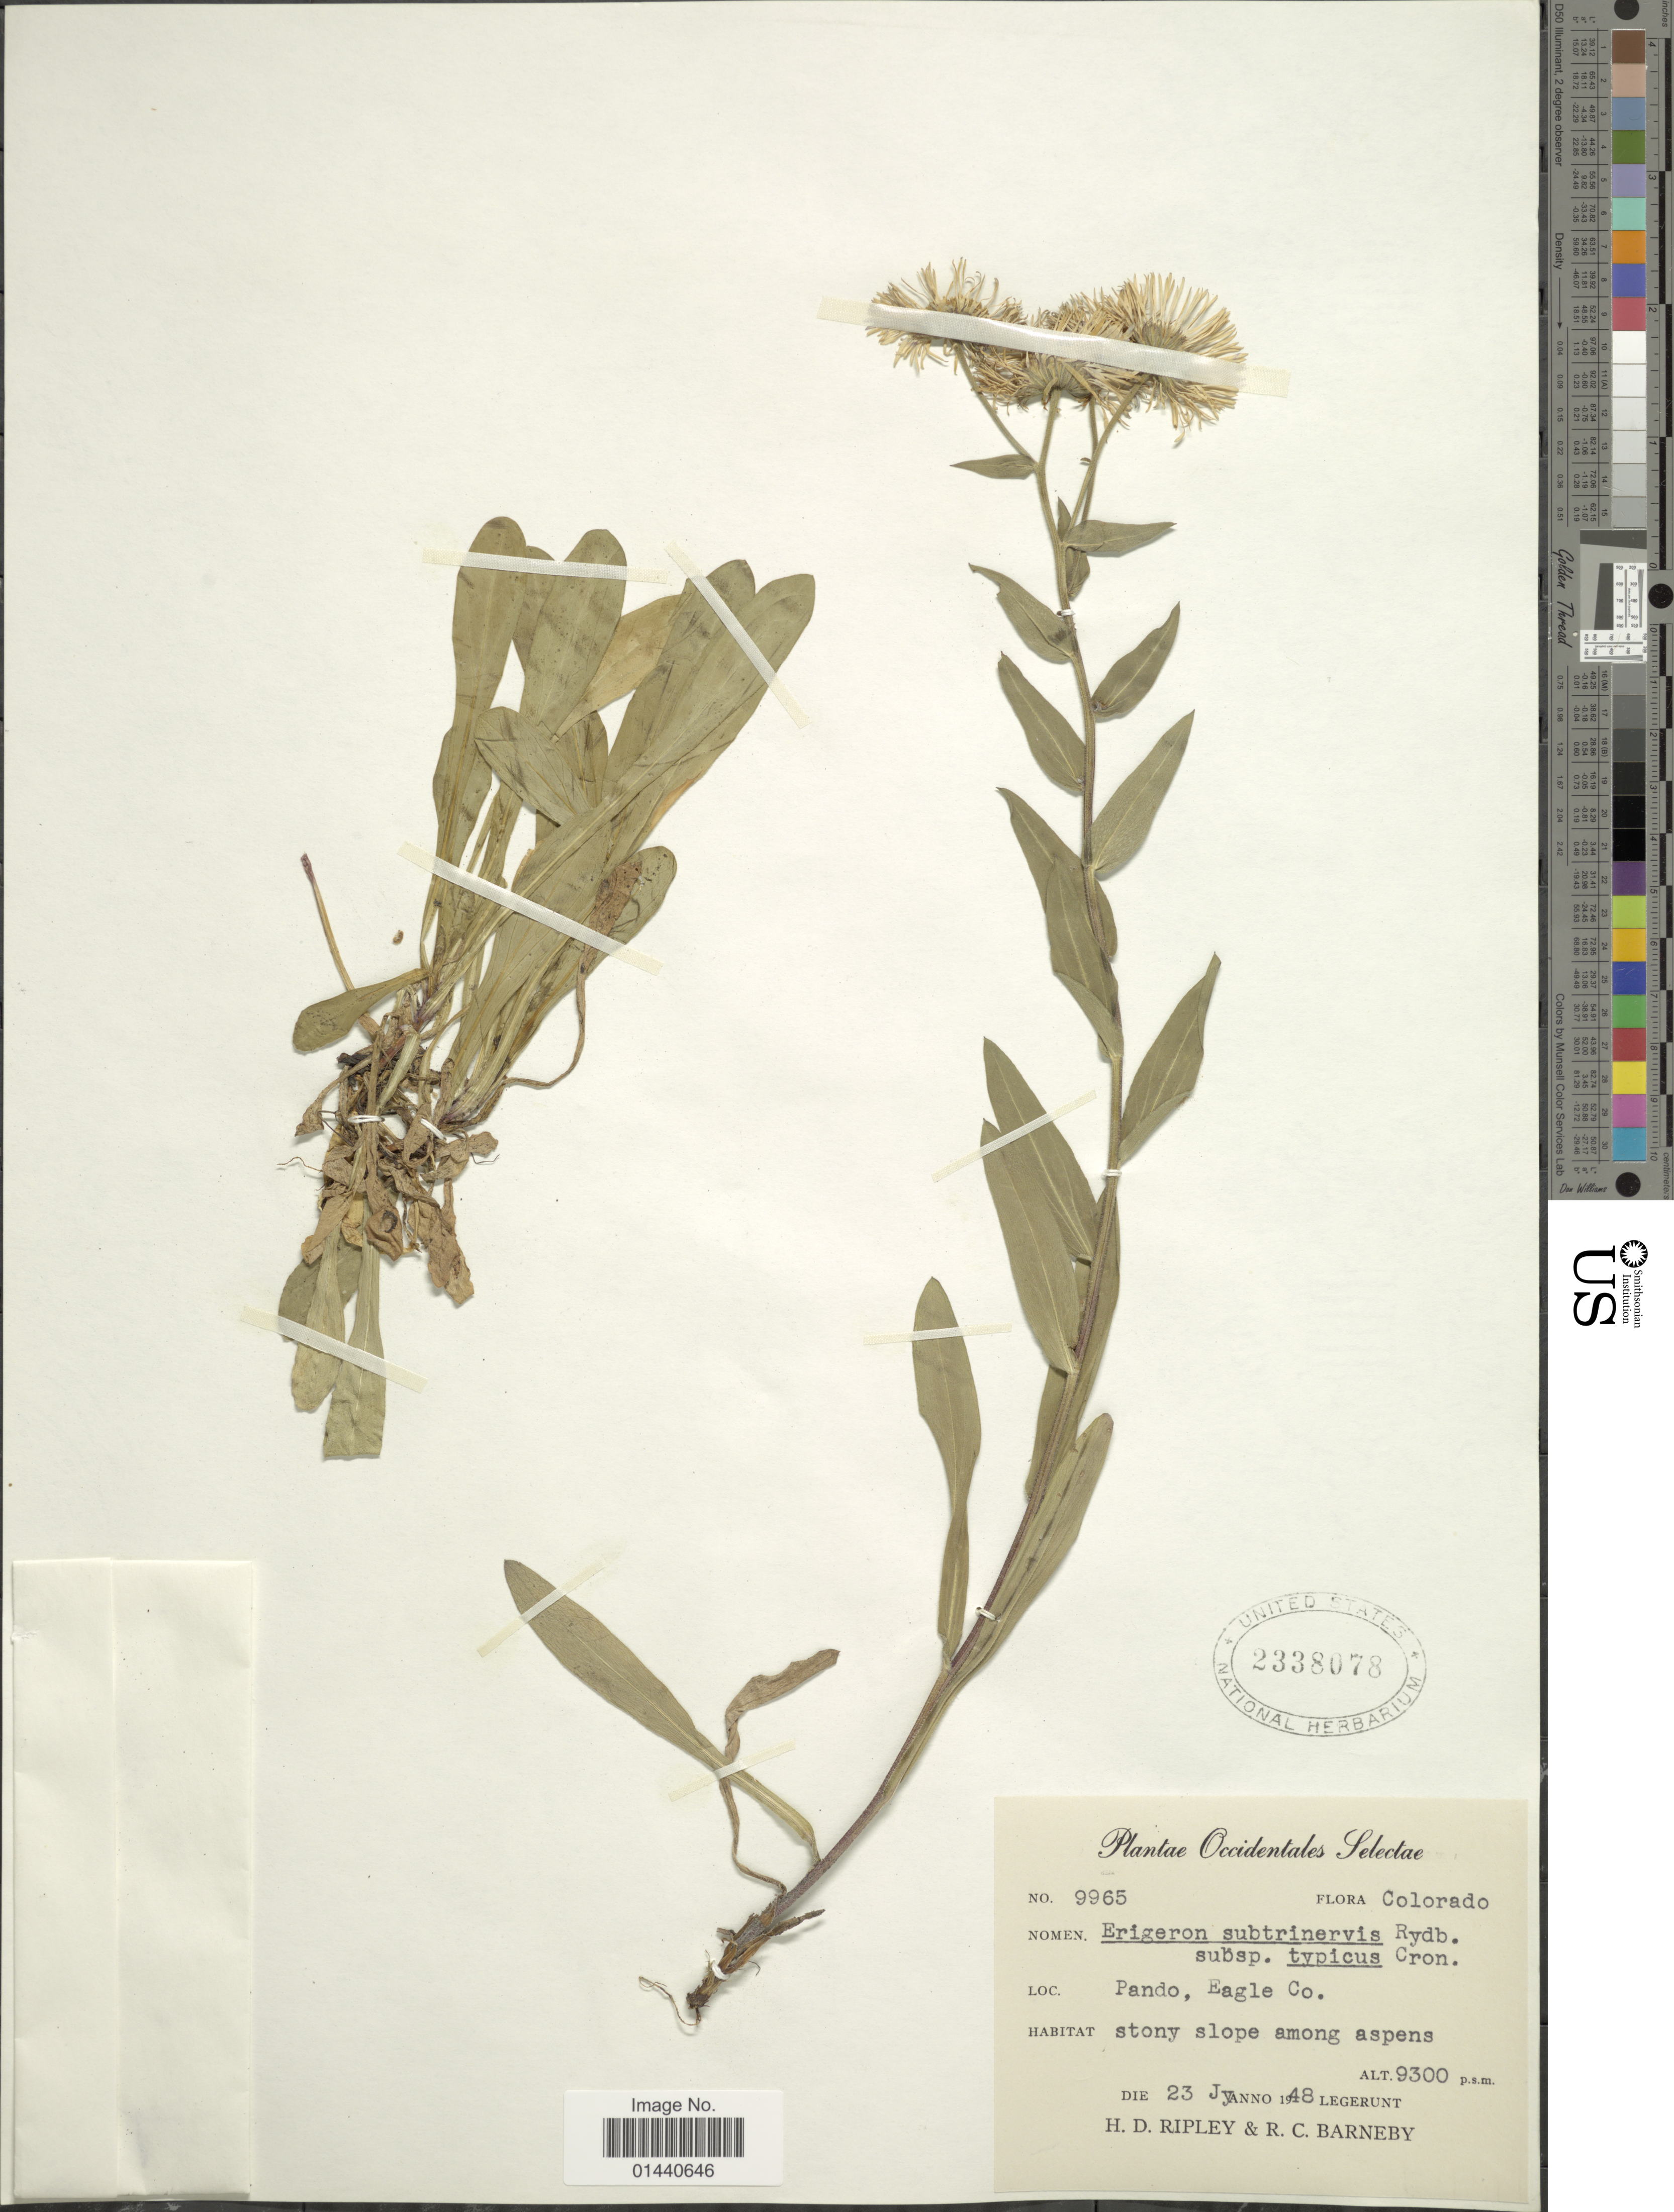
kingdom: Plantae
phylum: Tracheophyta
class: Magnoliopsida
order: Asterales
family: Asteraceae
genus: Erigeron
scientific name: Erigeron subtrinervis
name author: Rydb. ex Porter & Britton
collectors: H. Ripley & R. C. Barneby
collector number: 9965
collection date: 1948-01-23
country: United States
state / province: Colorado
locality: Occidentales Selectae. Pando, Eagle Co.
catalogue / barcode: US 2338078